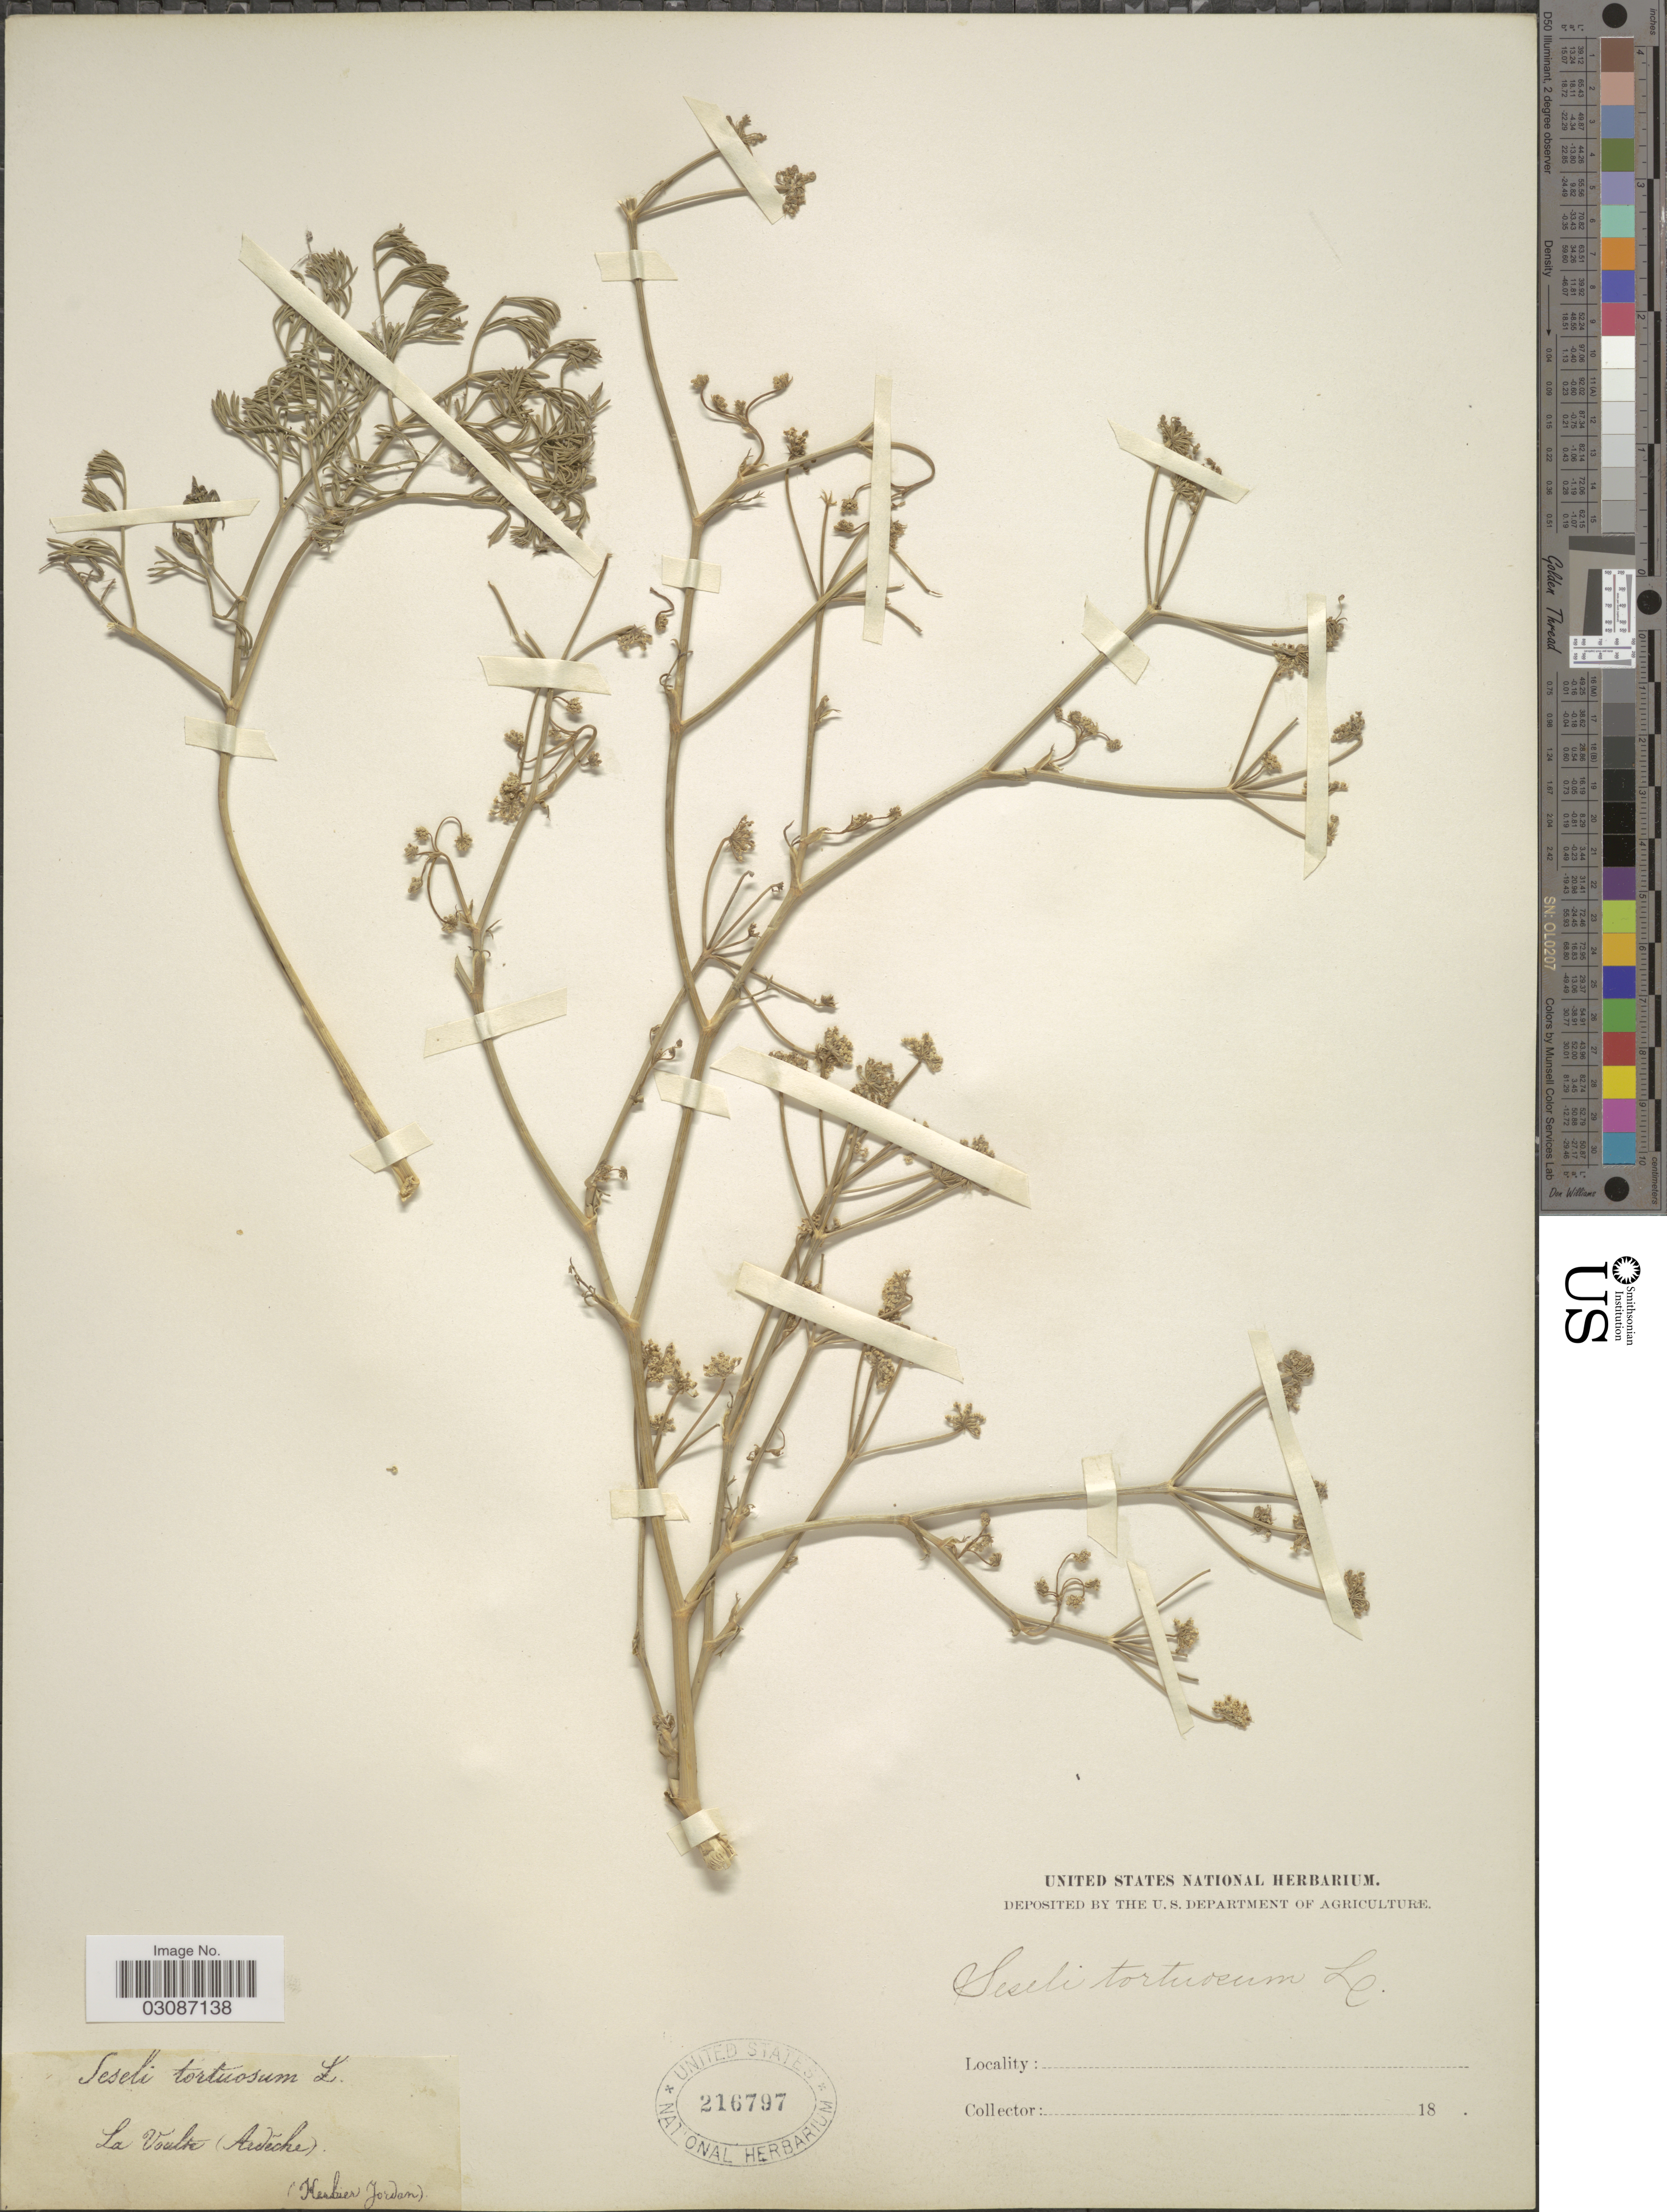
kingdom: Plantae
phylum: Tracheophyta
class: Magnoliopsida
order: Apiales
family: Apiaceae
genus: Seseli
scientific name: Seseli tortuosum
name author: L.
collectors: ex herb. Jordan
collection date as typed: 18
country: France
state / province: Auvergne-Rhône-Alpes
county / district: Ardèche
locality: La Voulte (Ardeche).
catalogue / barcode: US 216797